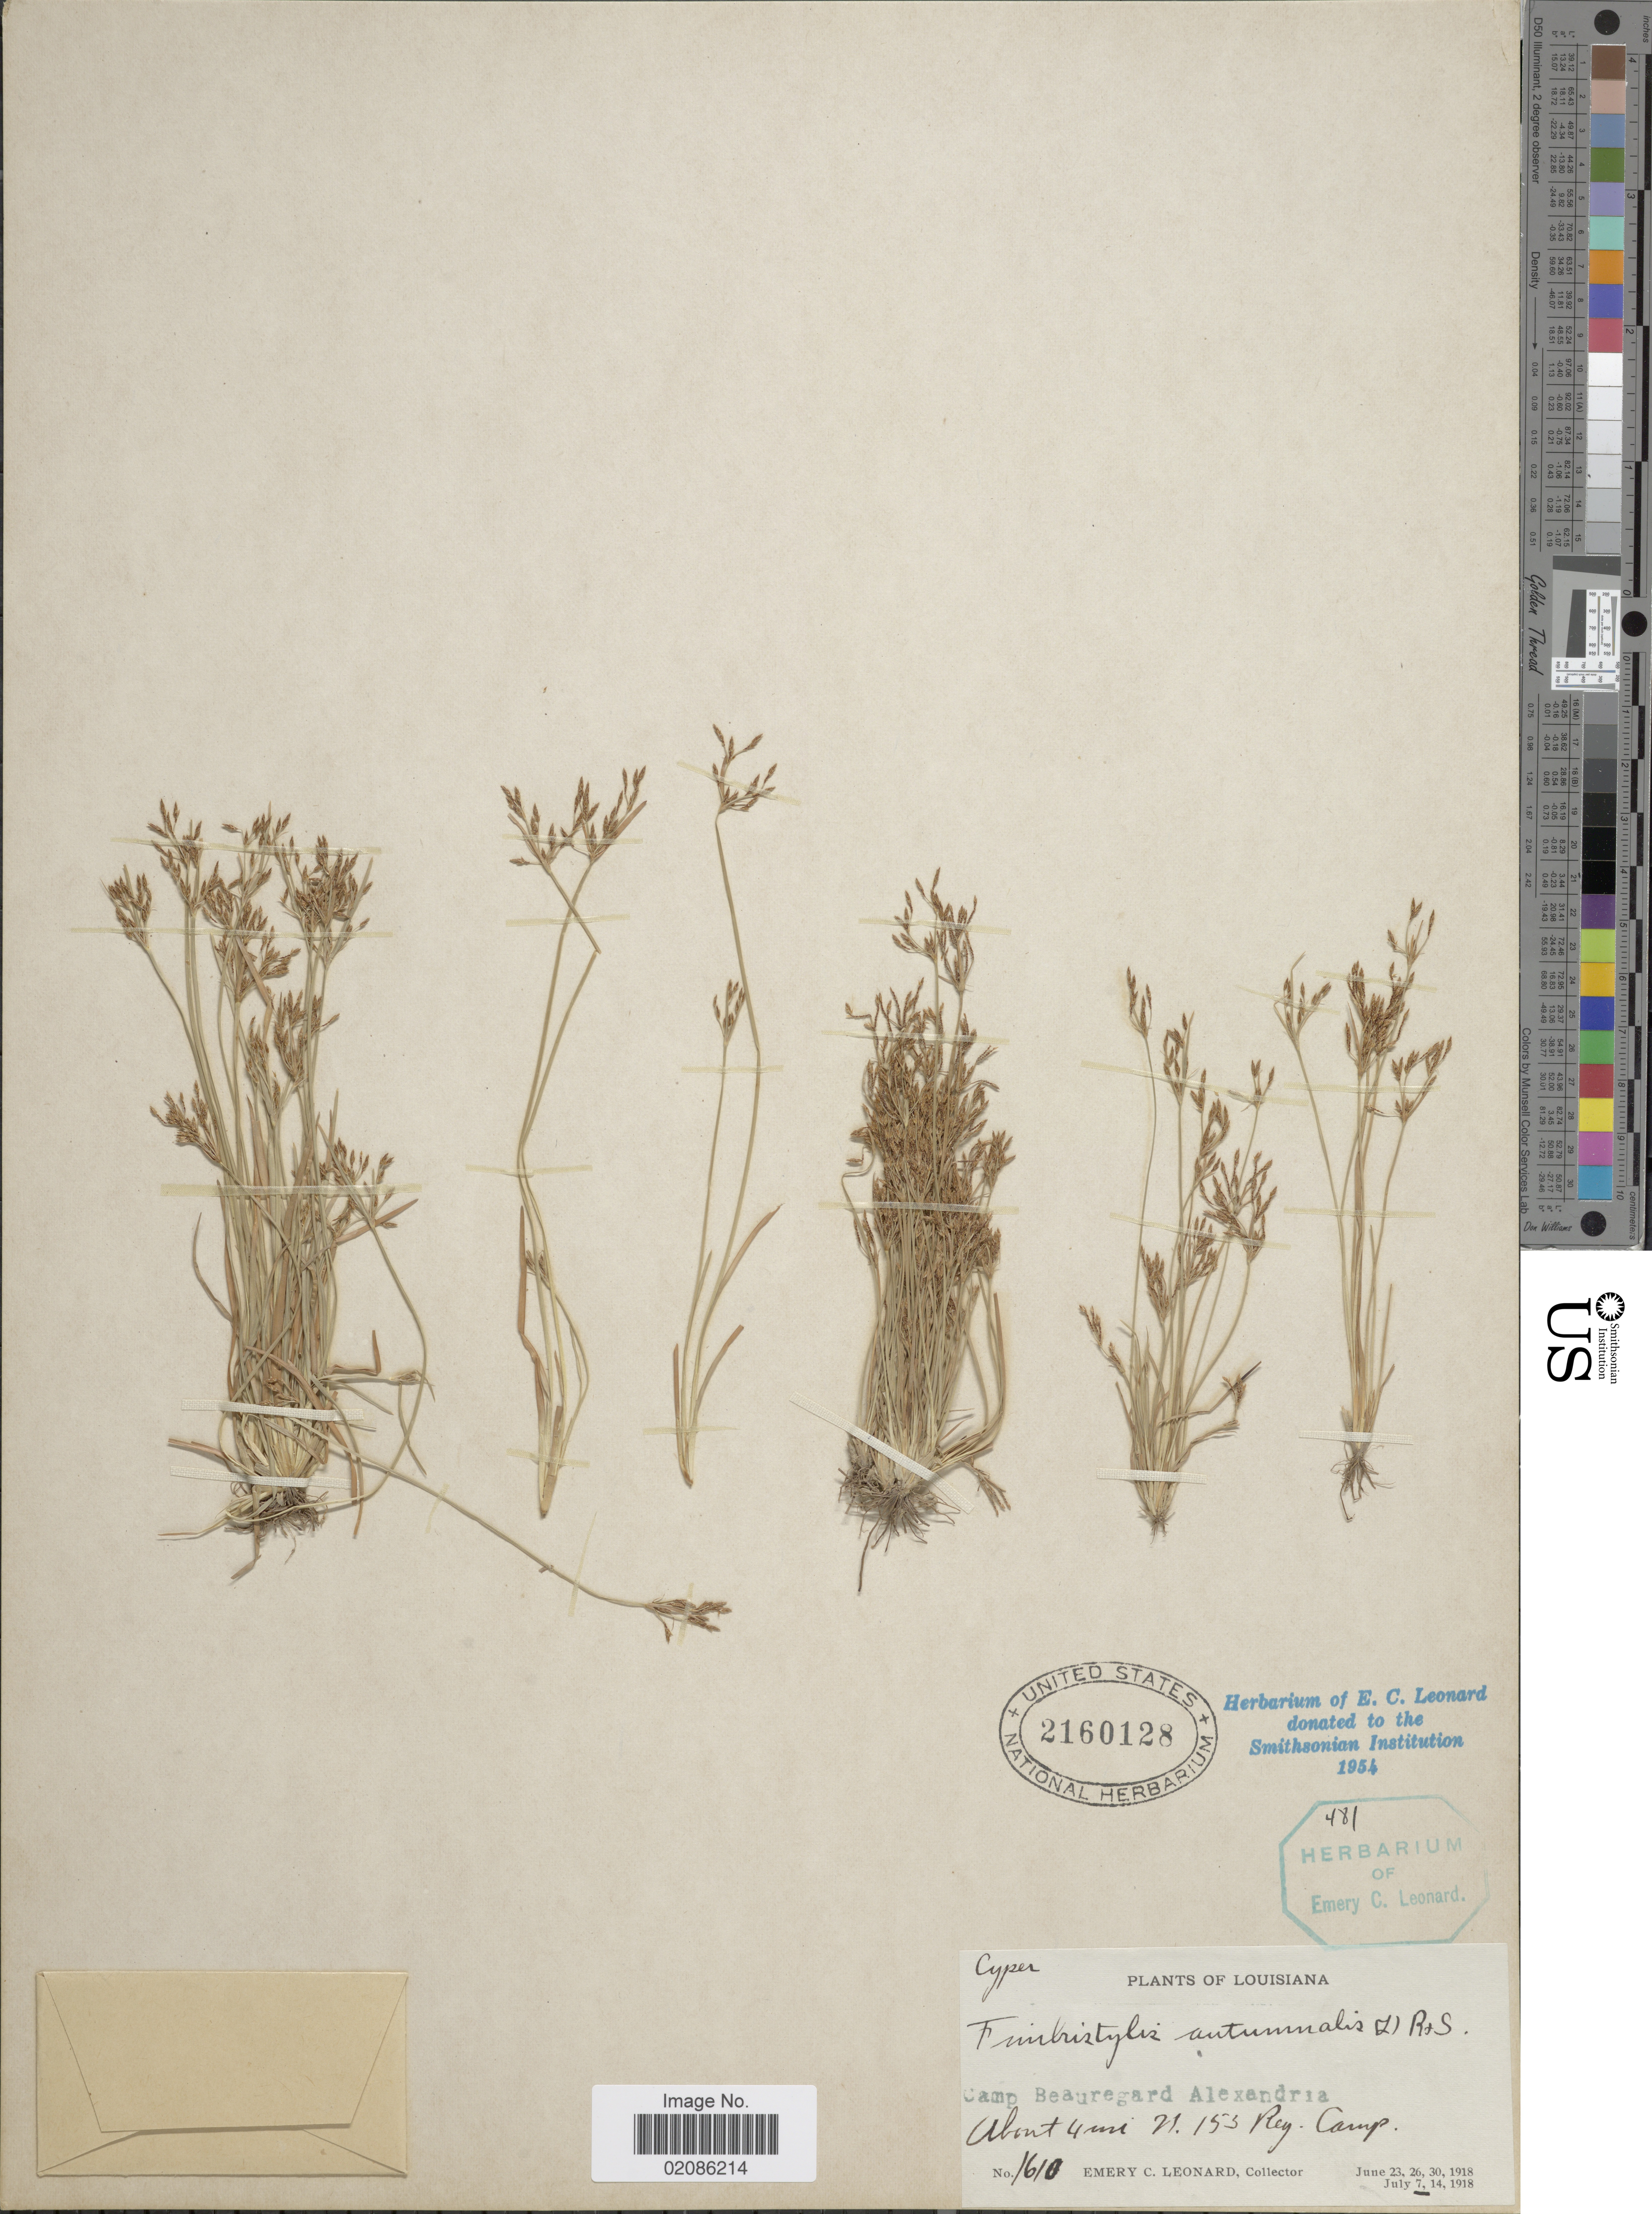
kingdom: Plantae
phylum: Tracheophyta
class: Liliopsida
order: Poales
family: Cyperaceae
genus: Fimbristylis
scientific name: Fimbristylis autumnalis (L.) Roem. & Schult.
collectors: E. C. Leonard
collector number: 1610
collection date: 1918-07-07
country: United States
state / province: Louisiana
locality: Camp Beauregard Alexandria, About 4 mi N 153 Reg Camp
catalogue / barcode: US 2160128